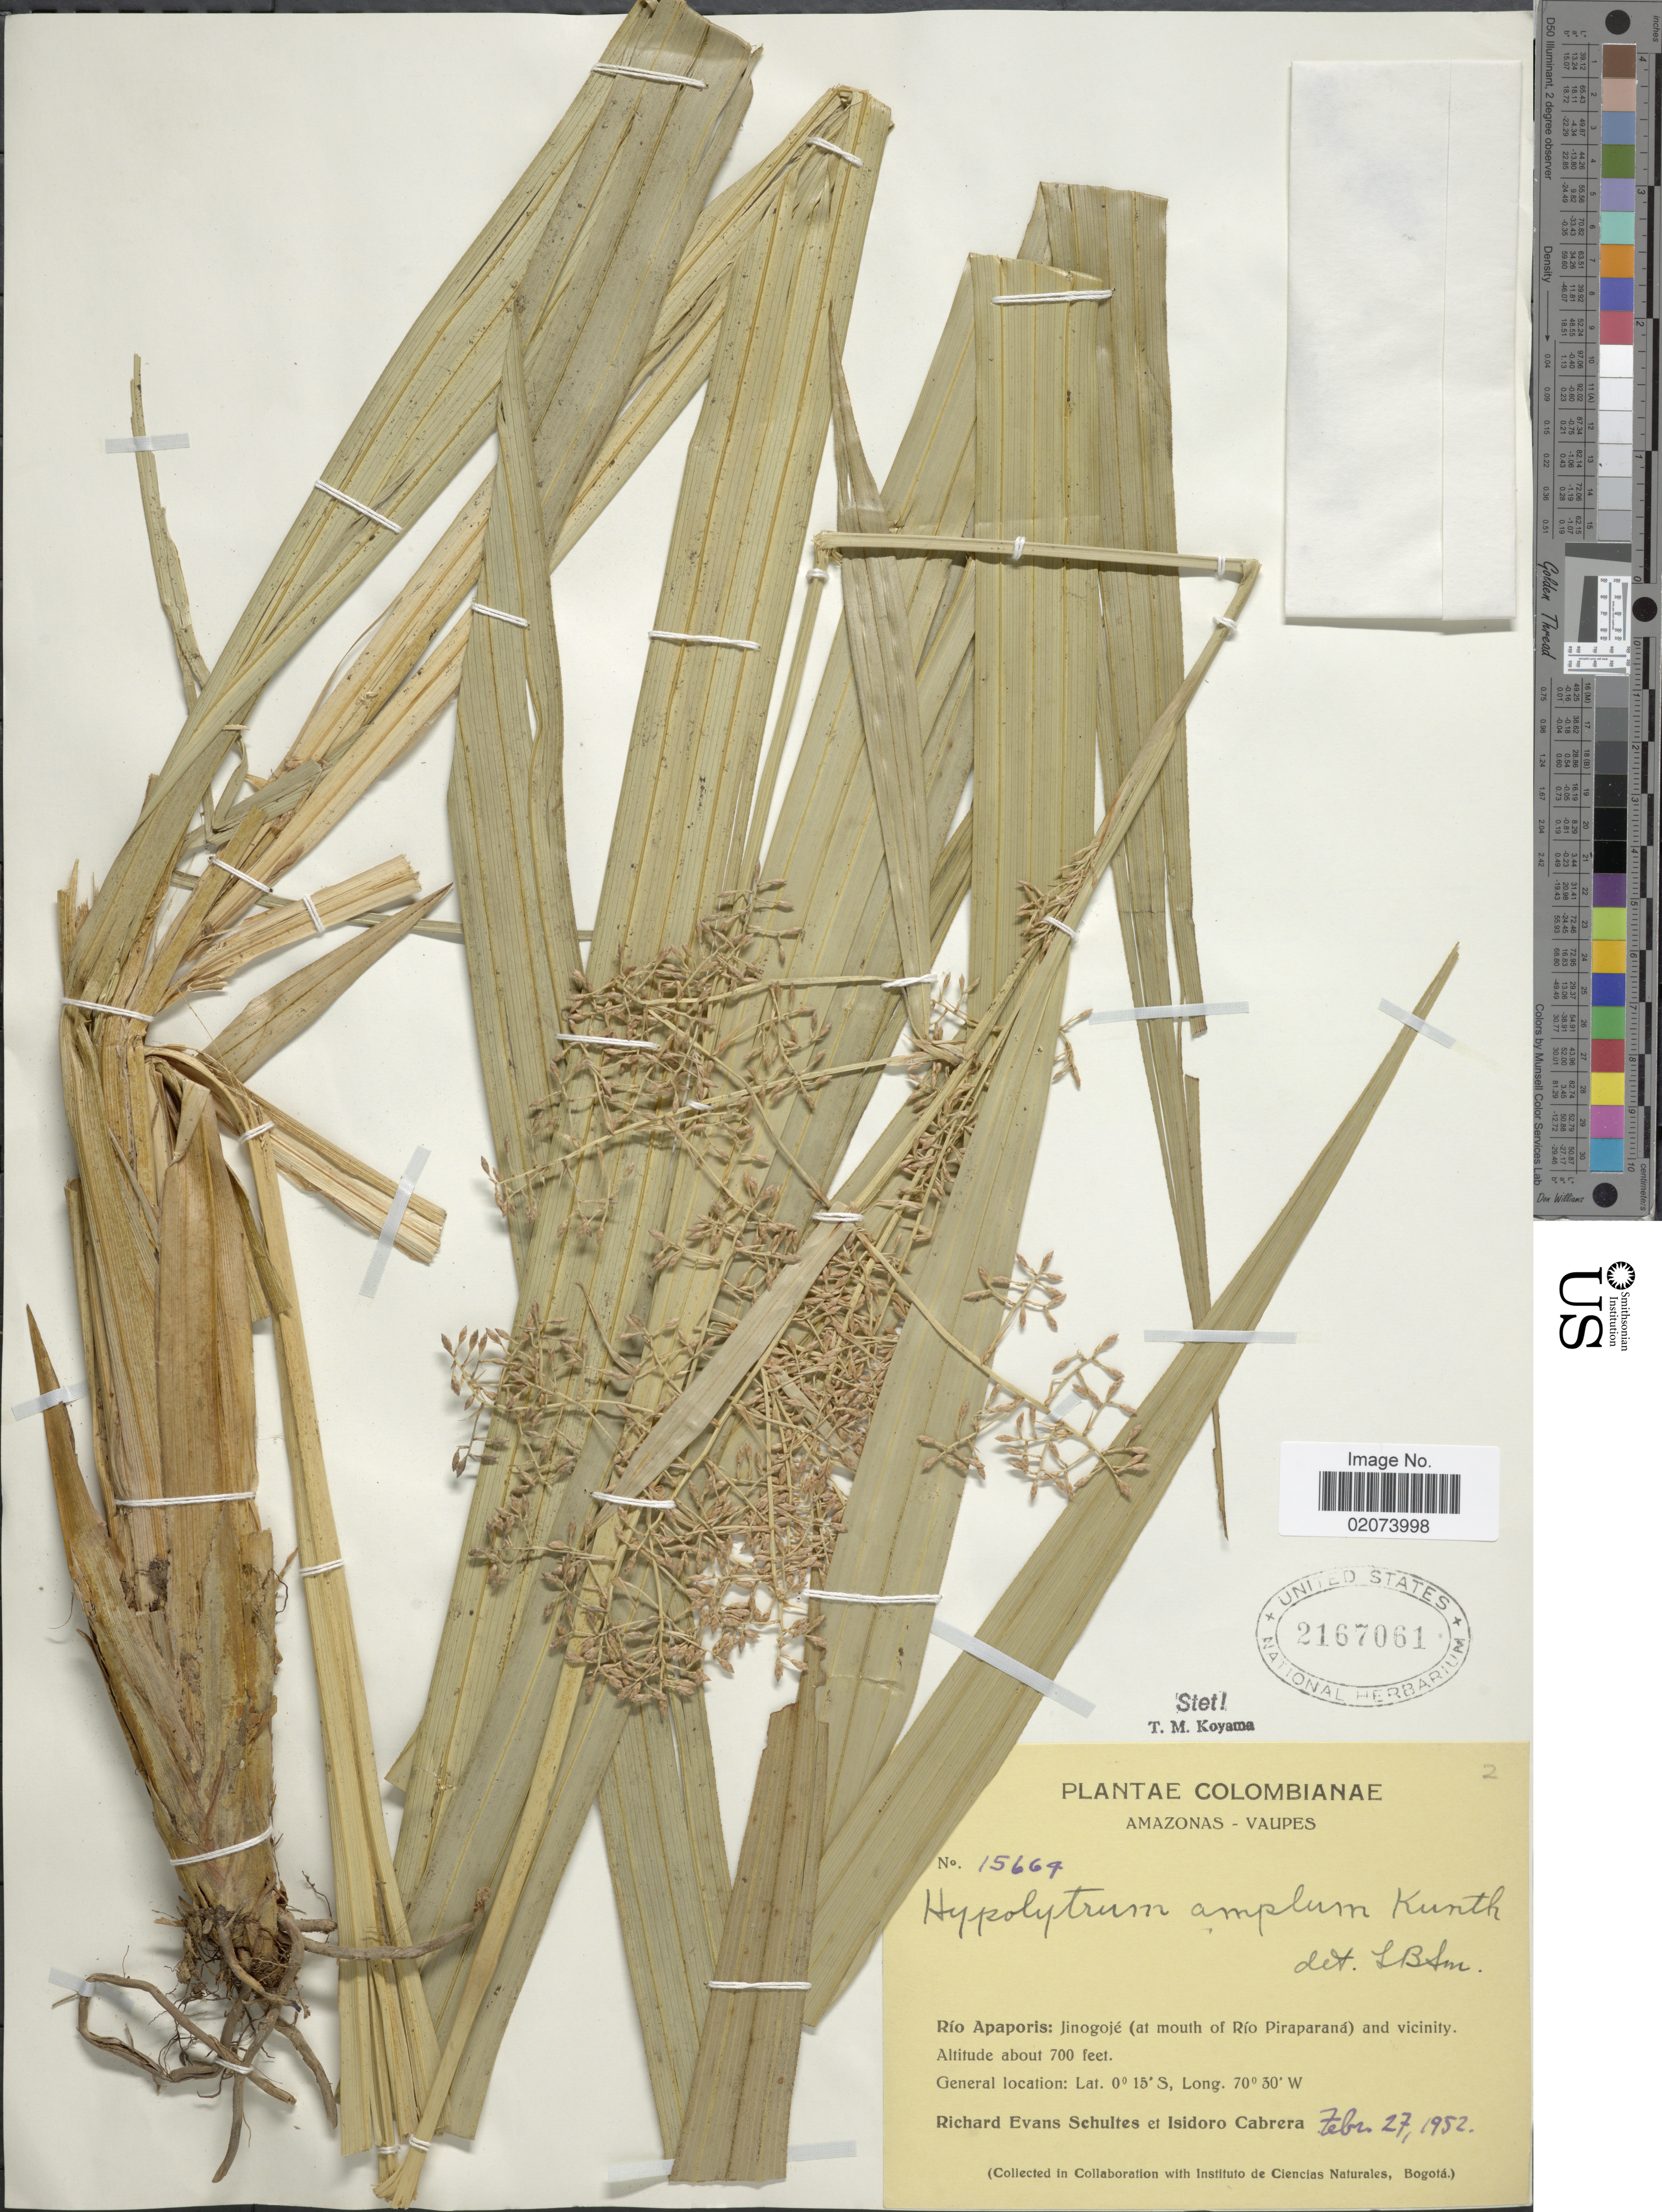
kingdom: Plantae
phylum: Tracheophyta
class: Liliopsida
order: Poales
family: Cyperaceae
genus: Hypolytrum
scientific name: Hypolytrum amplum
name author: Poepp. & Kunth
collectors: R. E. Schultes & I. Cabrera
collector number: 15664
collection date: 1952-02-27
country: Colombia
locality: Amazonas-Vaupes, Rio Apaporis, Jinogoje (at mouth of Rio Piraparana) and Vicinity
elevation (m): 213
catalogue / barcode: US 2167061